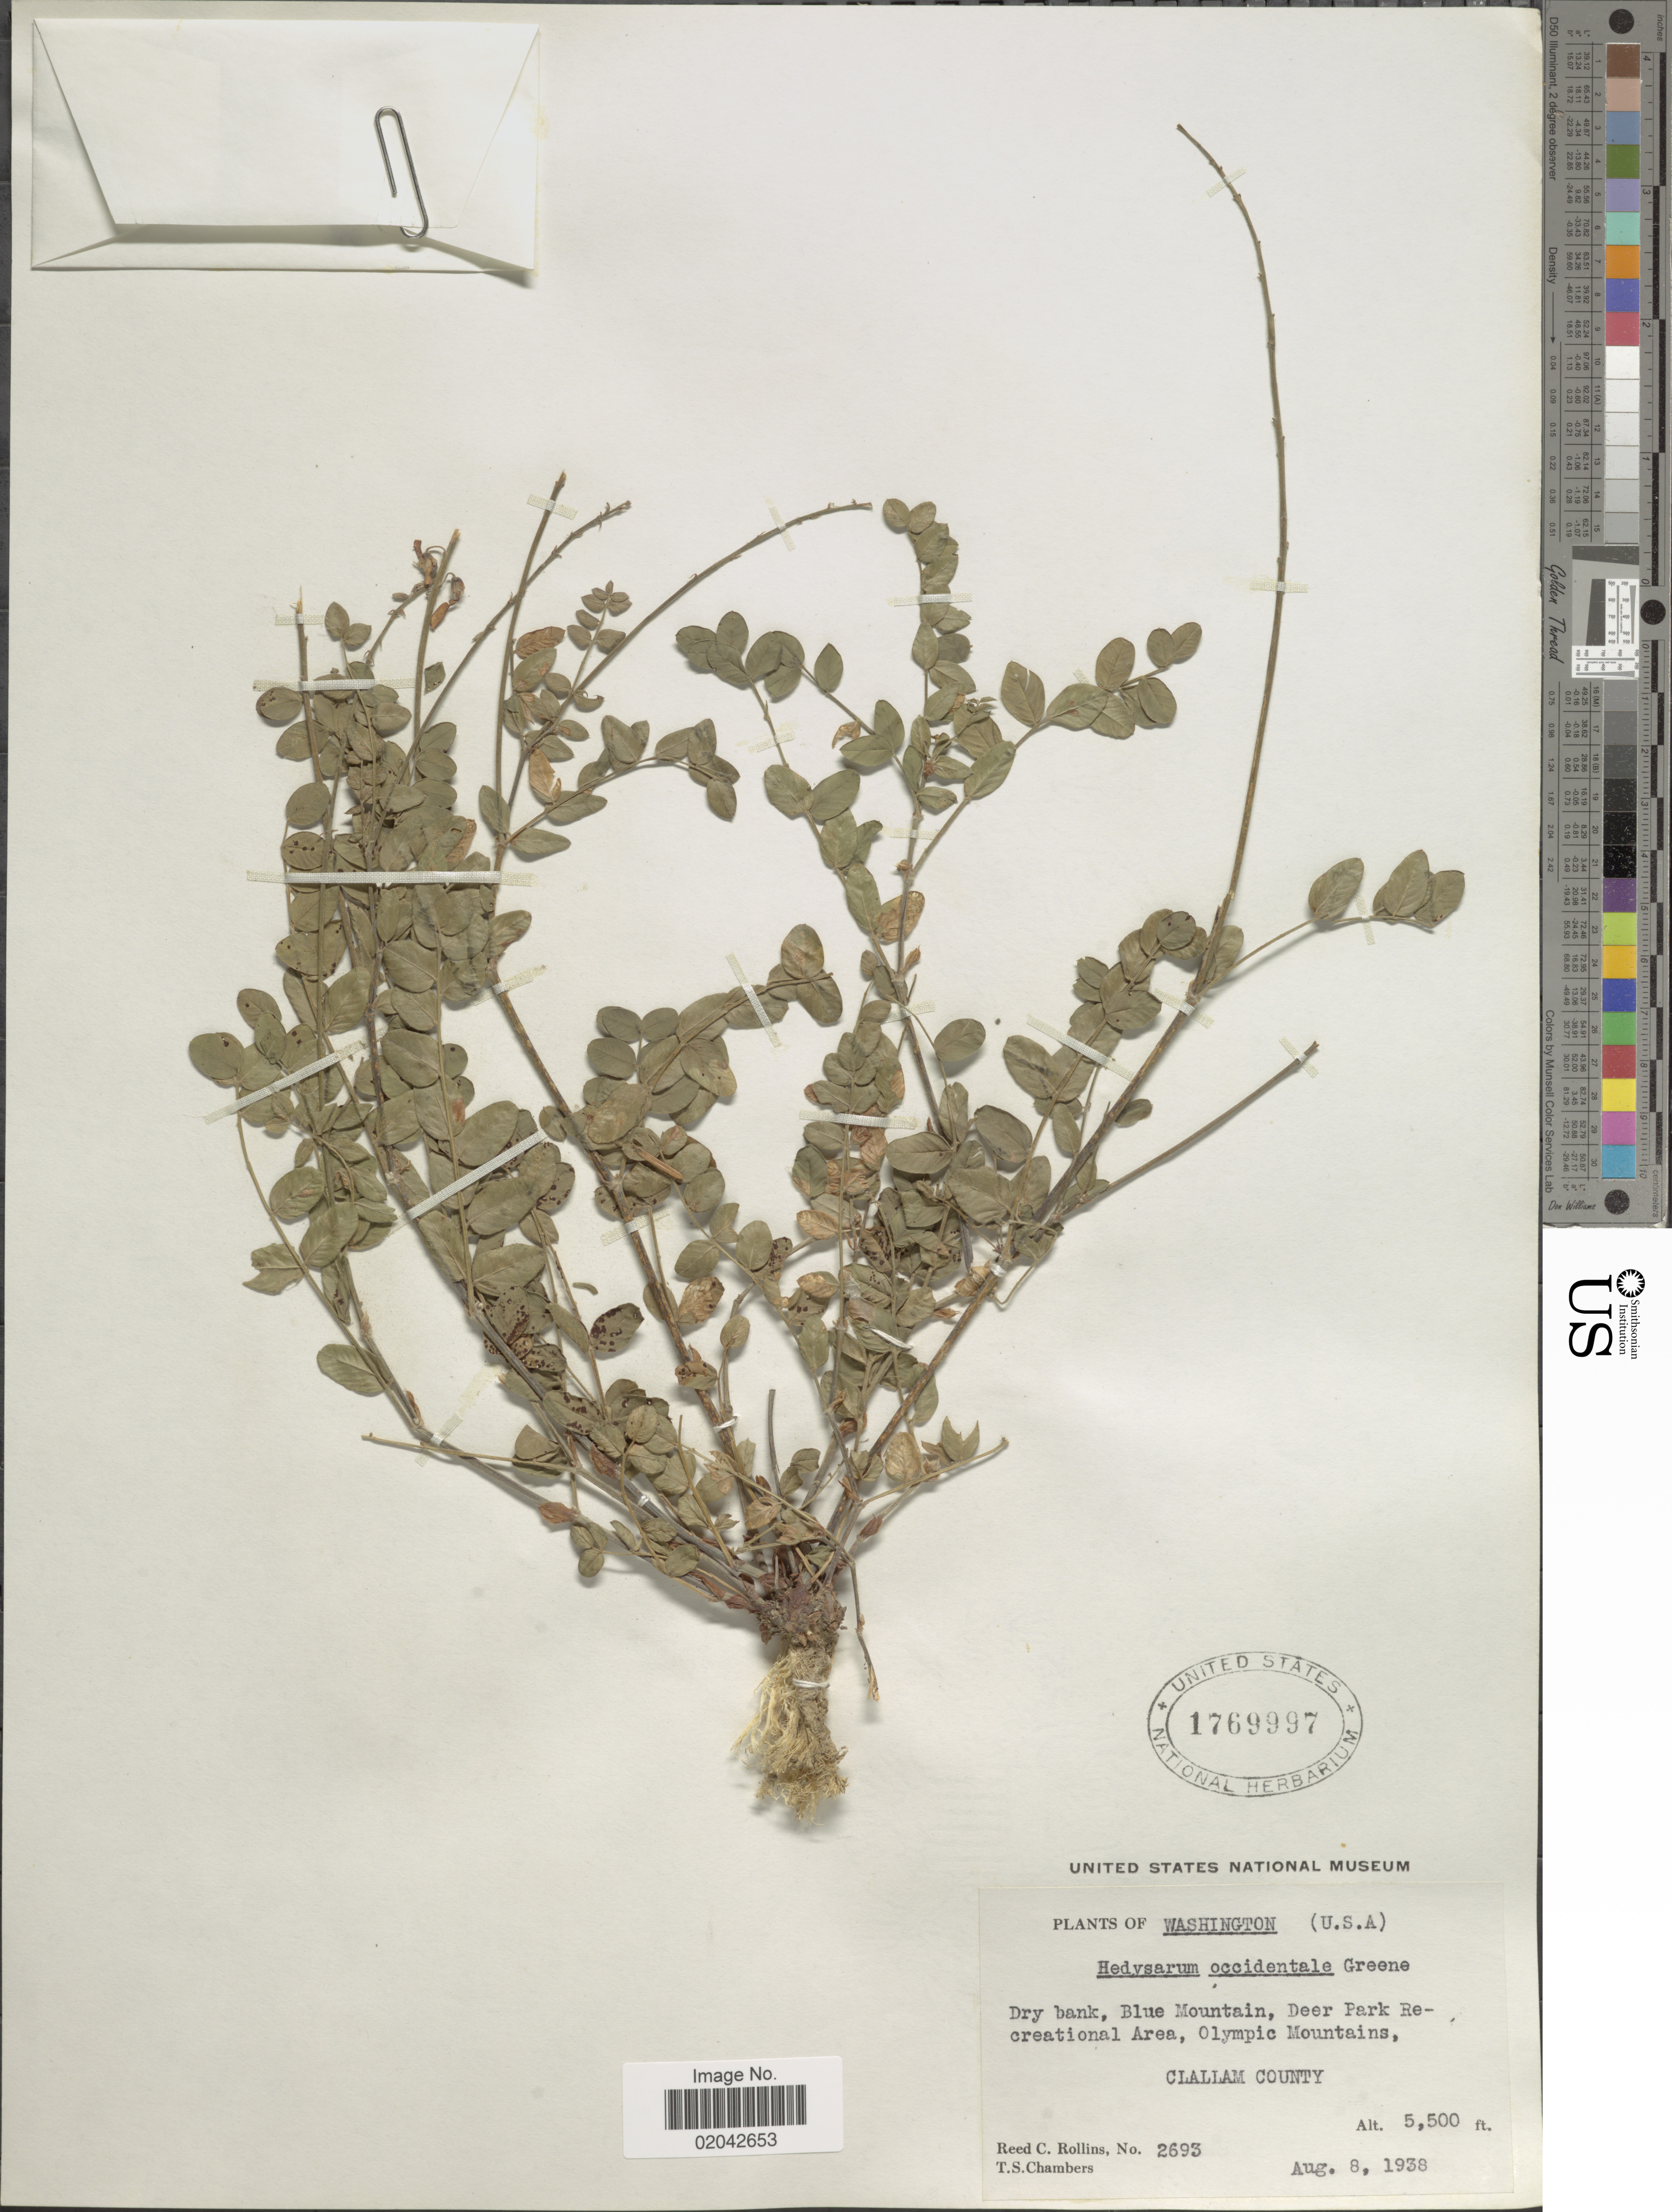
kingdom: Plantae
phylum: Tracheophyta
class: Magnoliopsida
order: Fabales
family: Fabaceae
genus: Hedysarum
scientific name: Hedysarum occidentale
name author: Greene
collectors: R. C. Rollins & T. Chambers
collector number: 2693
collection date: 1938-08-08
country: United States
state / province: Washington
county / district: Clallam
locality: Dry bank, Blue Mountains, Deer Park Recreational Area, Olympic Mountains, Clallam County.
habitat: dry bank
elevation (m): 1676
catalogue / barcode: US 1769997